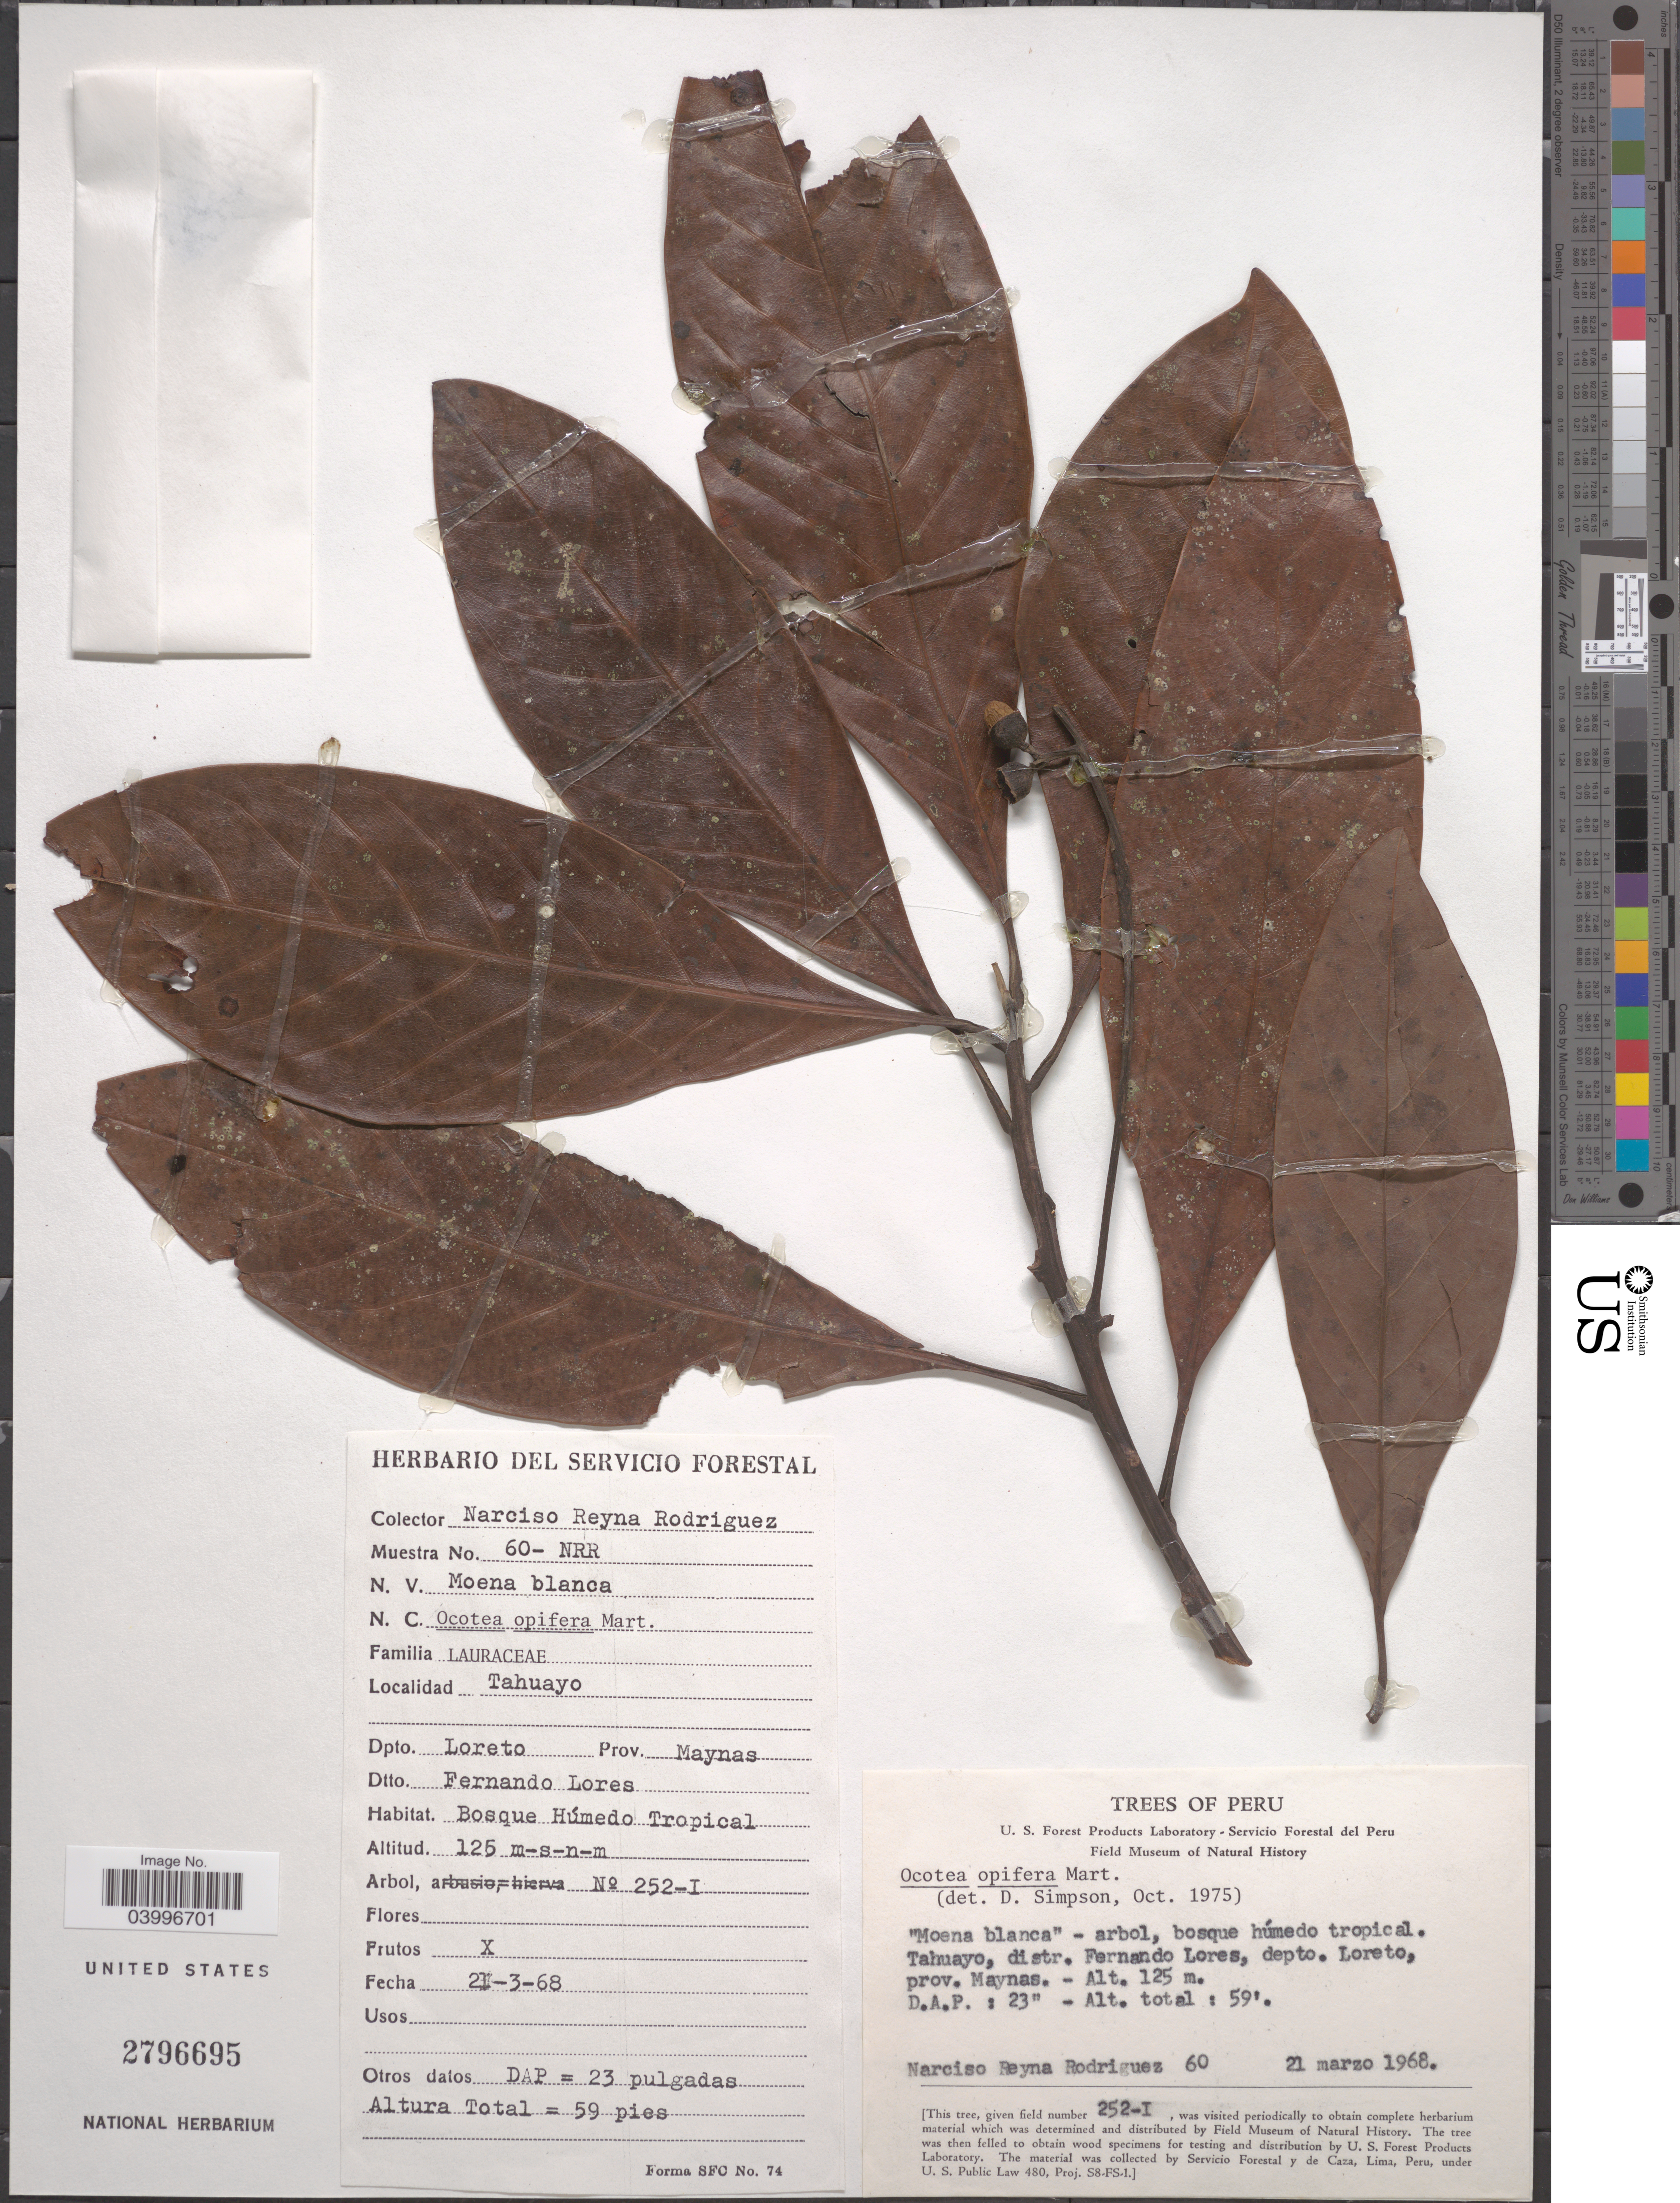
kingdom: Plantae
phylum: Tracheophyta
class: Magnoliopsida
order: Laurales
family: Lauraceae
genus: Ocotea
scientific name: Ocotea opifera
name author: Mart.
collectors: N. Reyna-R.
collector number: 60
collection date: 1968-03-21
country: Peru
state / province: Loreto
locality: Tahuayo, distr. Fernando Lores, depto. Loreto, prov. Maynas.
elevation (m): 125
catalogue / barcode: US 2796695